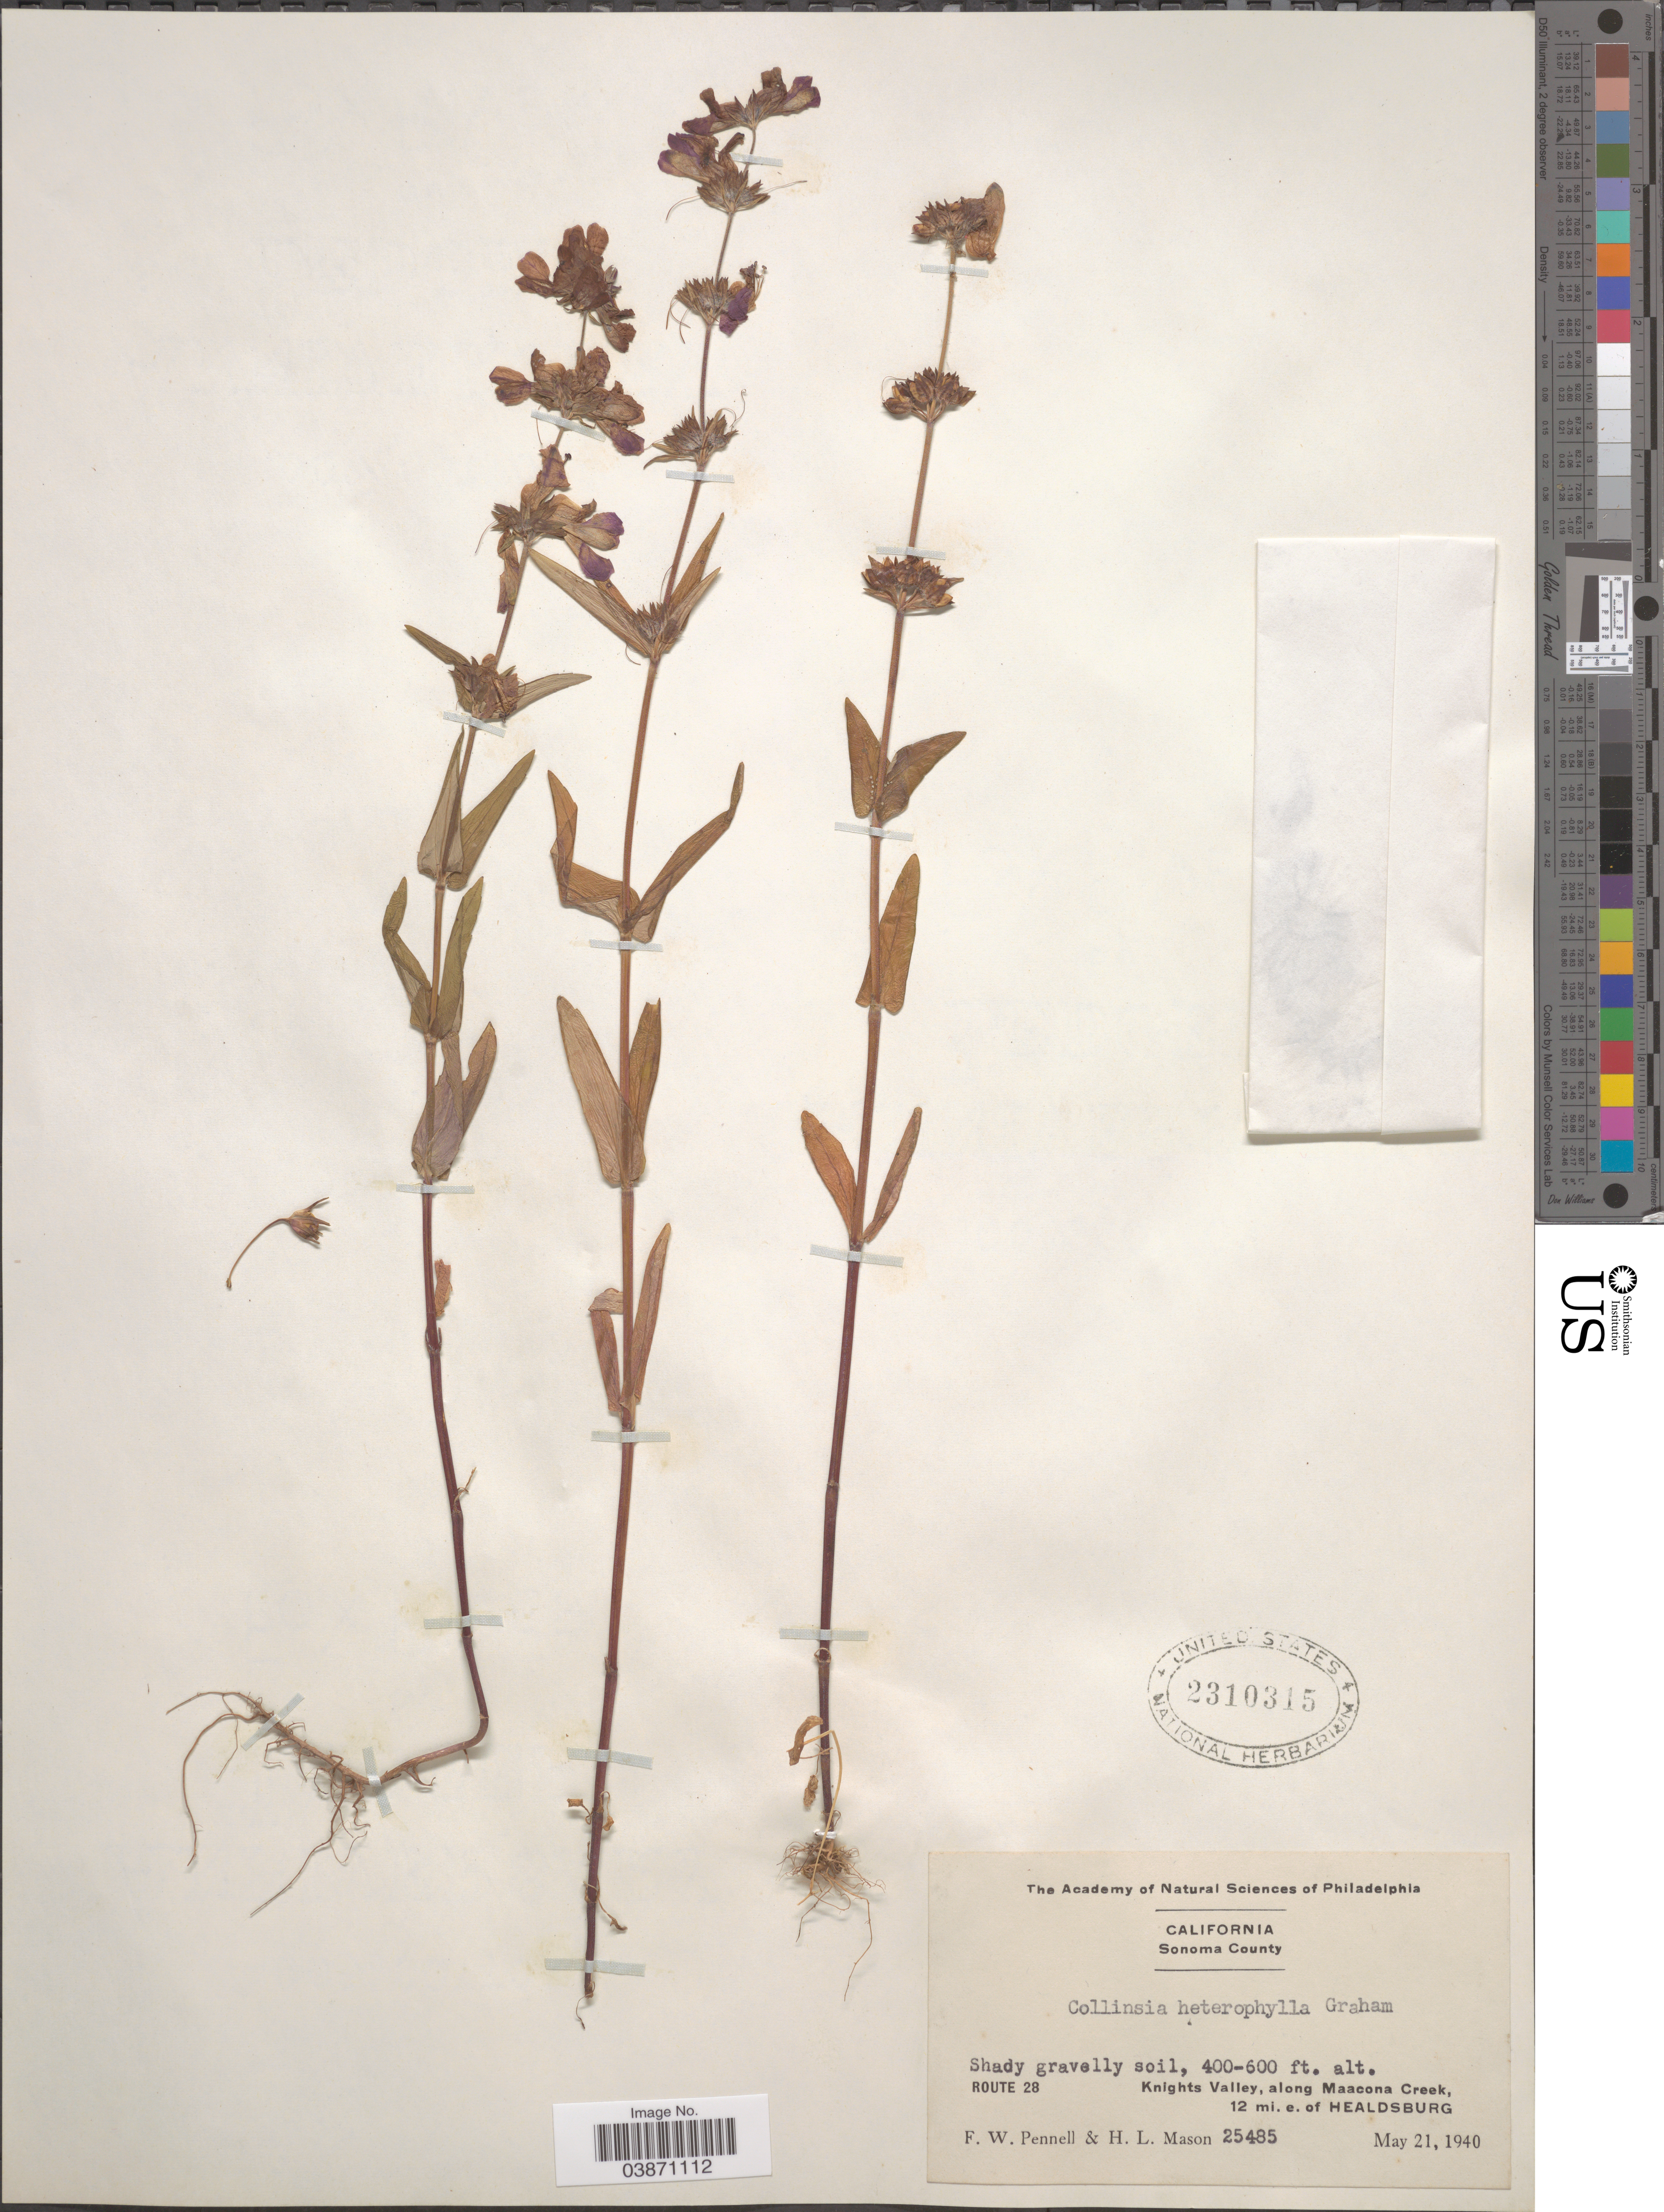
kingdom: Plantae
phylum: Tracheophyta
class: Magnoliopsida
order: Lamiales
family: Plantaginaceae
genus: Collinsia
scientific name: Collinsia heterophylla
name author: Buist ex Graham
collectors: F. W. Pennell & H. L. Mason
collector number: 25485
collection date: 1940-05-21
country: United States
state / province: California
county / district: Sonoma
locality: Sonoma County. Route 28. Knights Valley, along Maacona Creek, 12 mi. e. of Healdsburg.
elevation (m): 122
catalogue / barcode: US 2310315